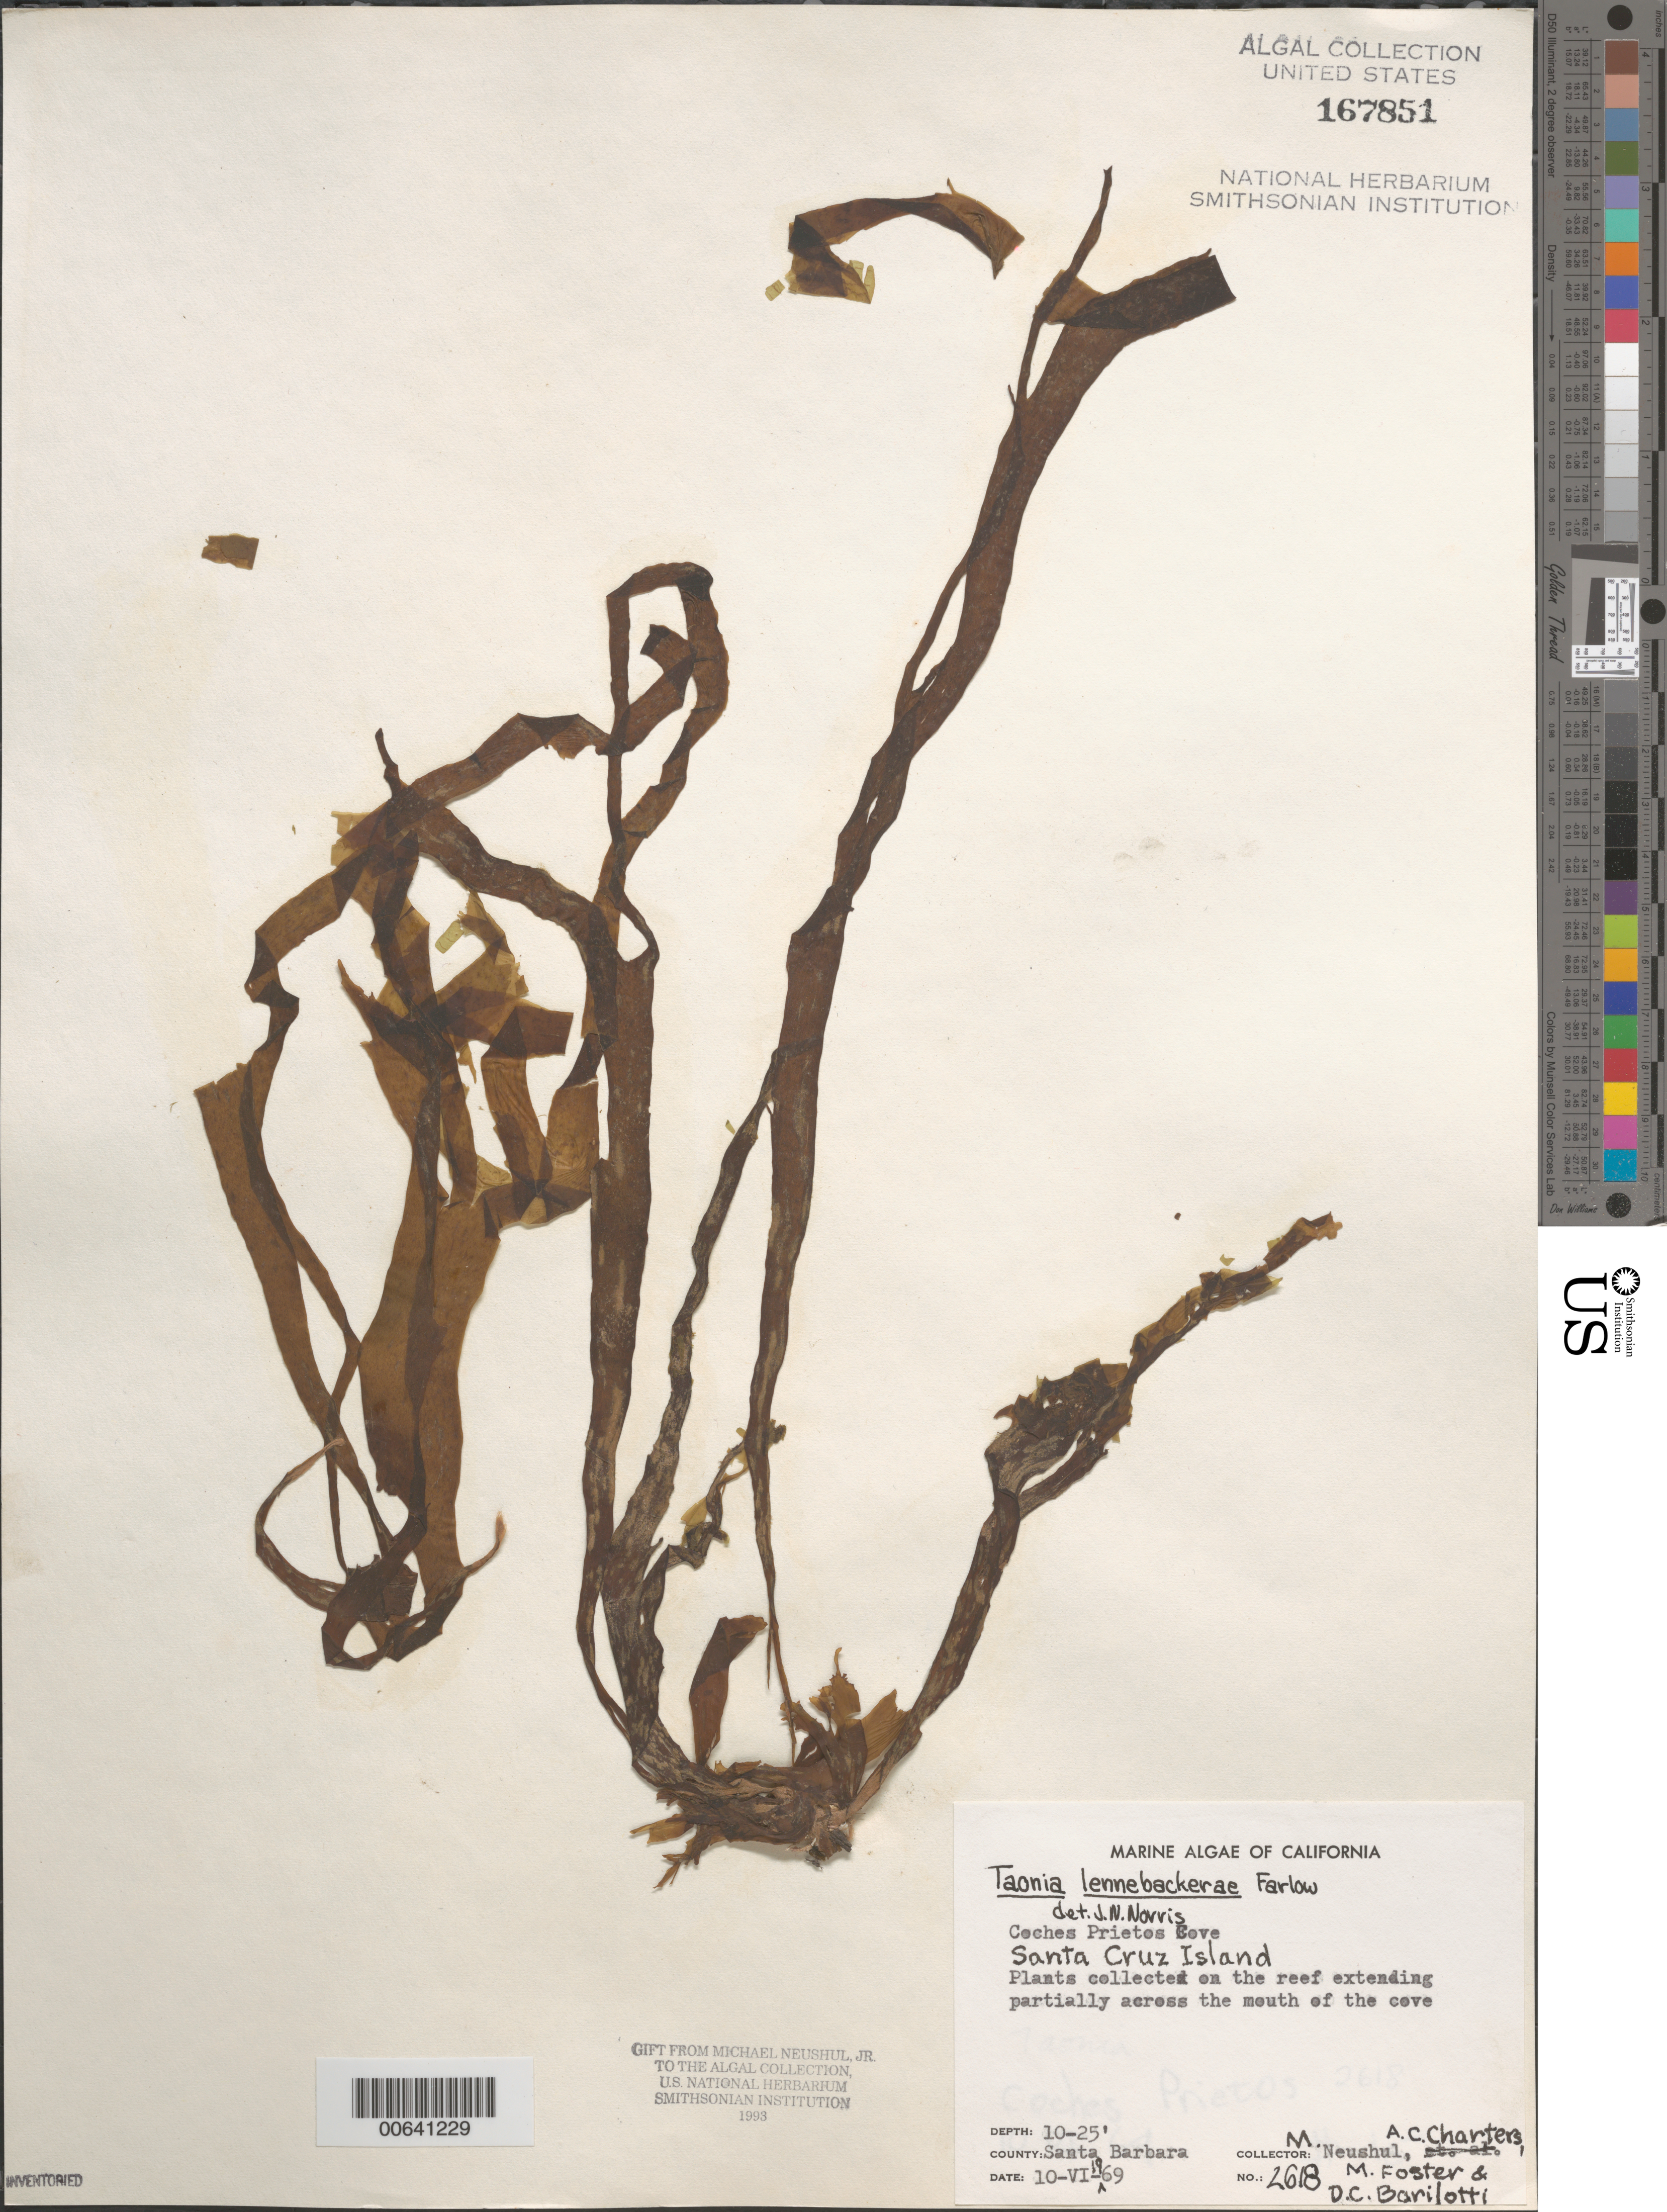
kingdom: Chromista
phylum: Ochrophyta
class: Phaeophyceae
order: Dictyotales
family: Dictyotaceae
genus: Taonia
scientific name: Taonia lennebackerae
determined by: Norris, James N.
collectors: M. Neushul, A. Charters, M. Foster & D. C. Barilotti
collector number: Neushul 2618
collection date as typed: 10 Jun 1969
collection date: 1969-06-10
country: United States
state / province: California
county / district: Santa Barbara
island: Santa Cruz Island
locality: Coches Prietos Cove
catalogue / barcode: US 167851